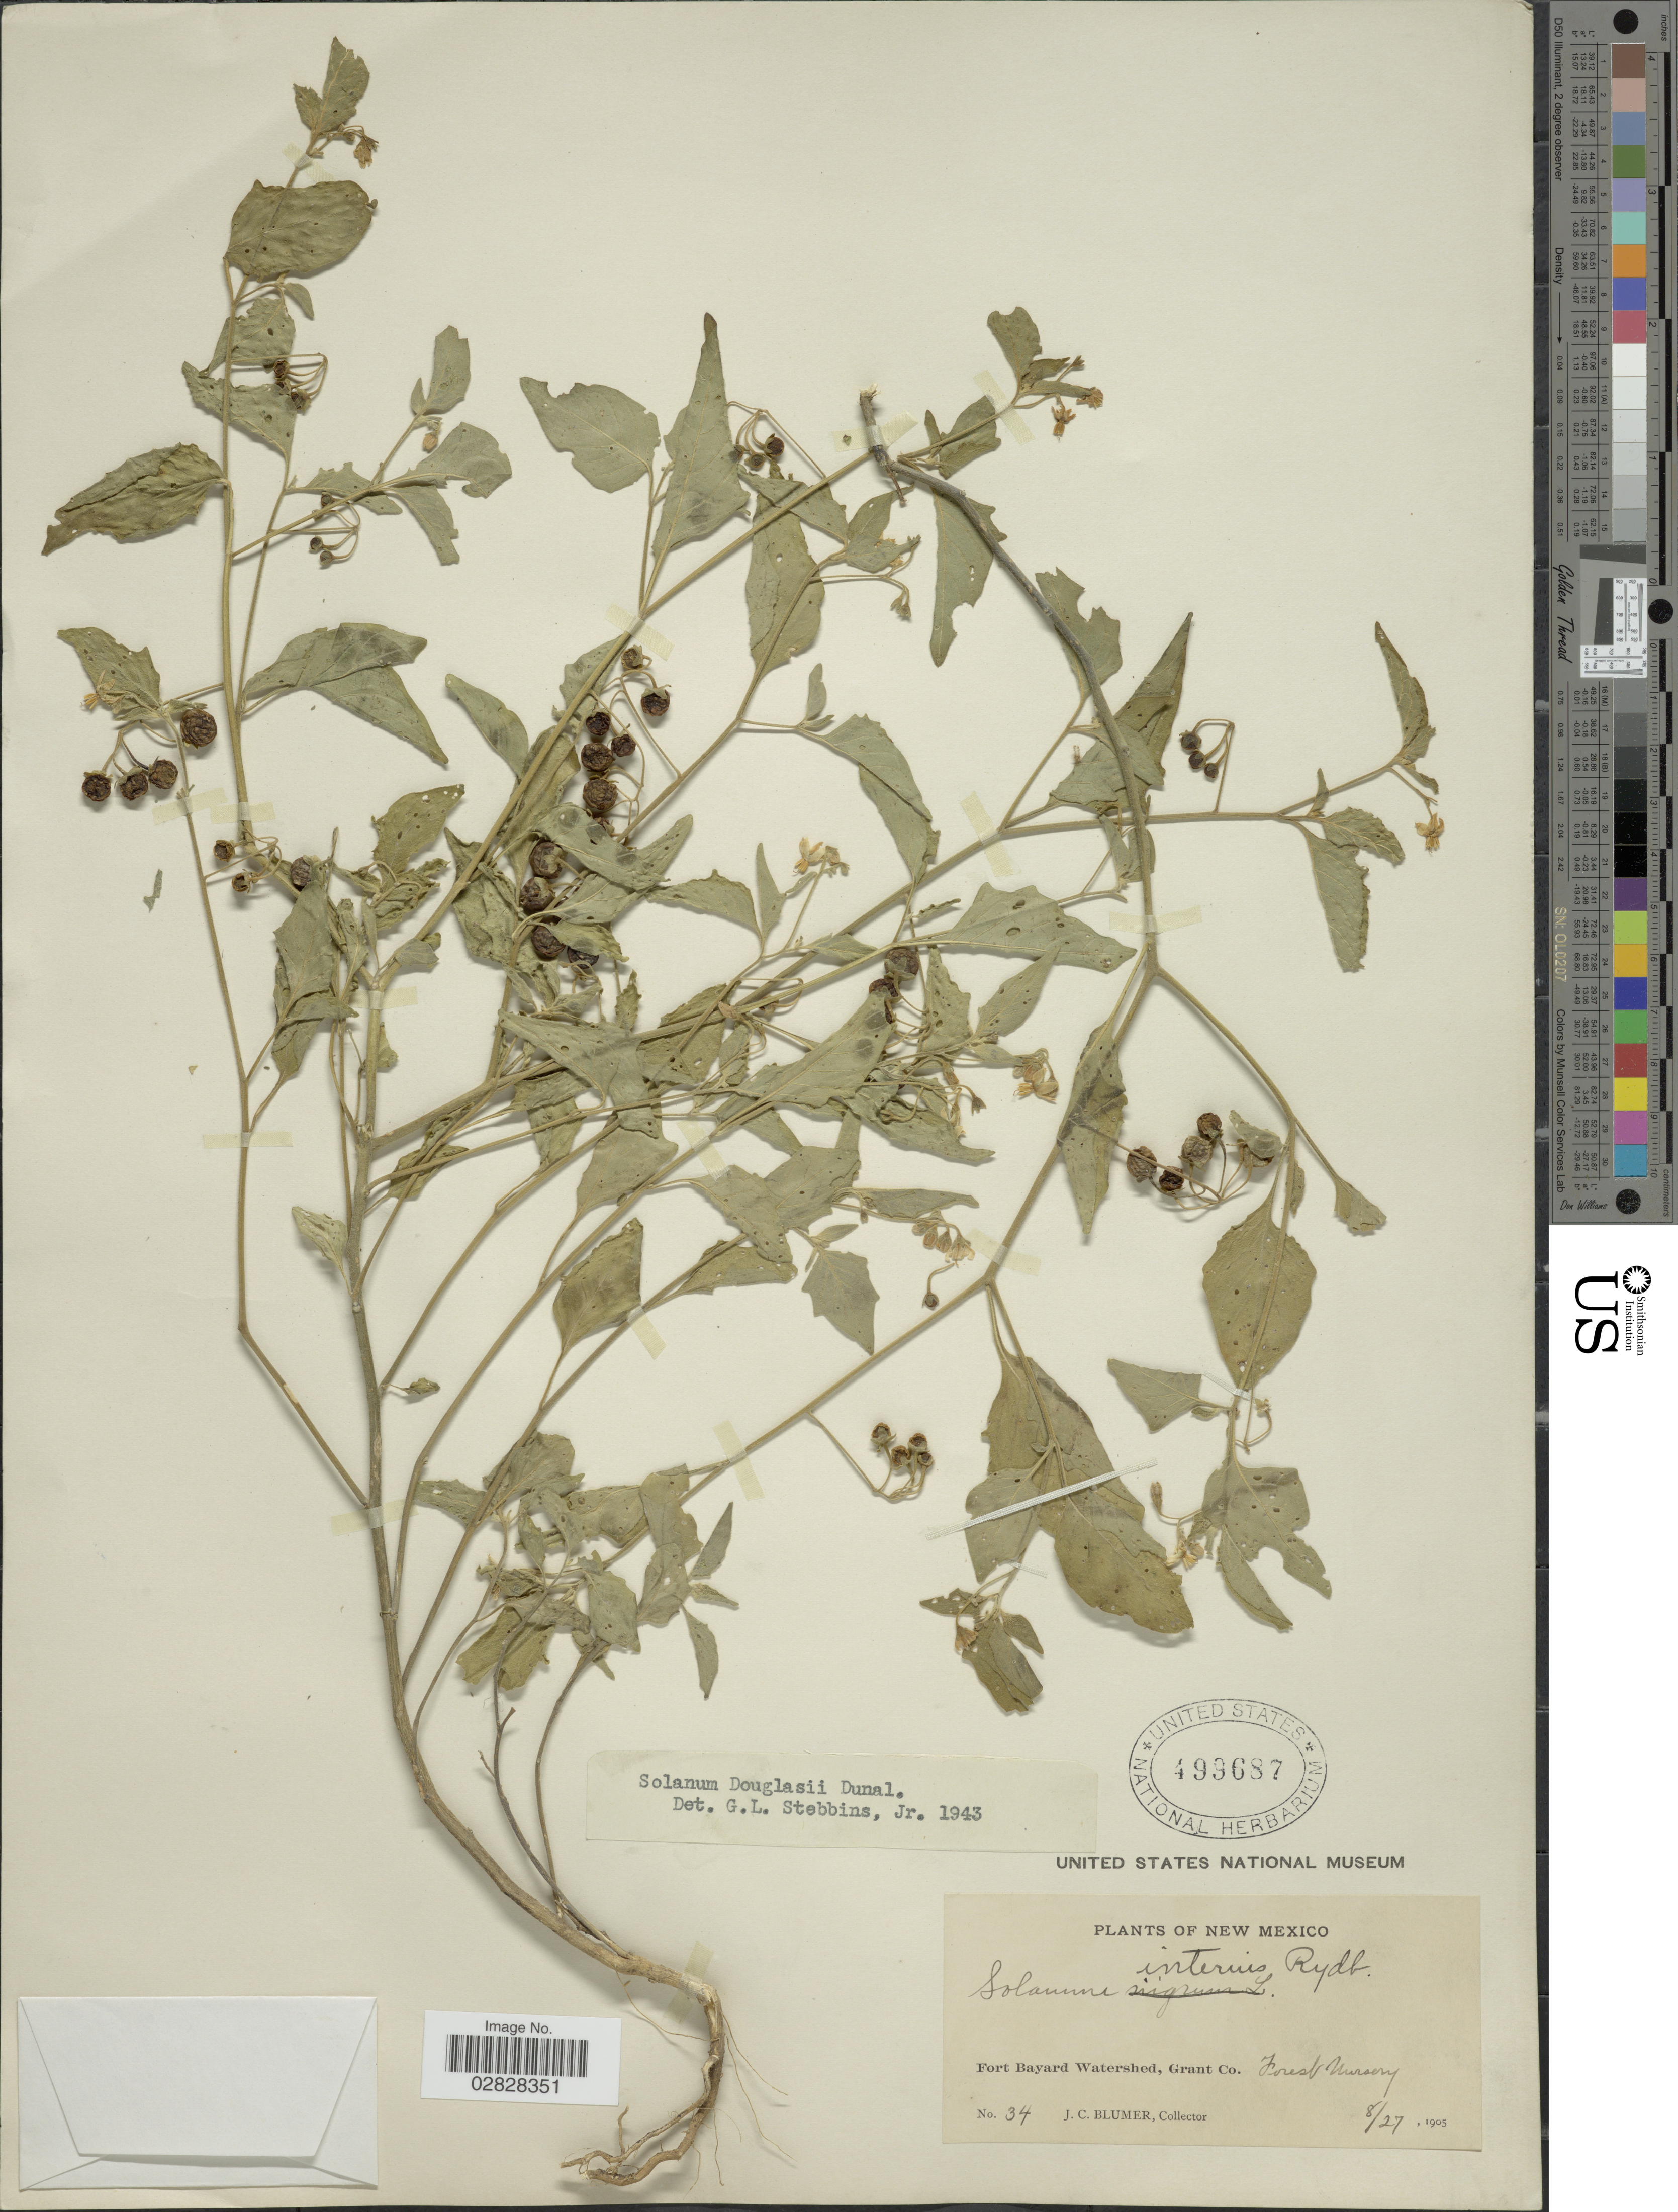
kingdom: Plantae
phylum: Tracheophyta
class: Magnoliopsida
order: Solanales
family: Solanaceae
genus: Solanum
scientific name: Solanum douglasii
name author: Dunal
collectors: J. C. Blumer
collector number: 34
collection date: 1905-08-27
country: United States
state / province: New Mexico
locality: Fort Bayard Watershed, Grant Co. Forest Nursery.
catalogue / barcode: US 499687